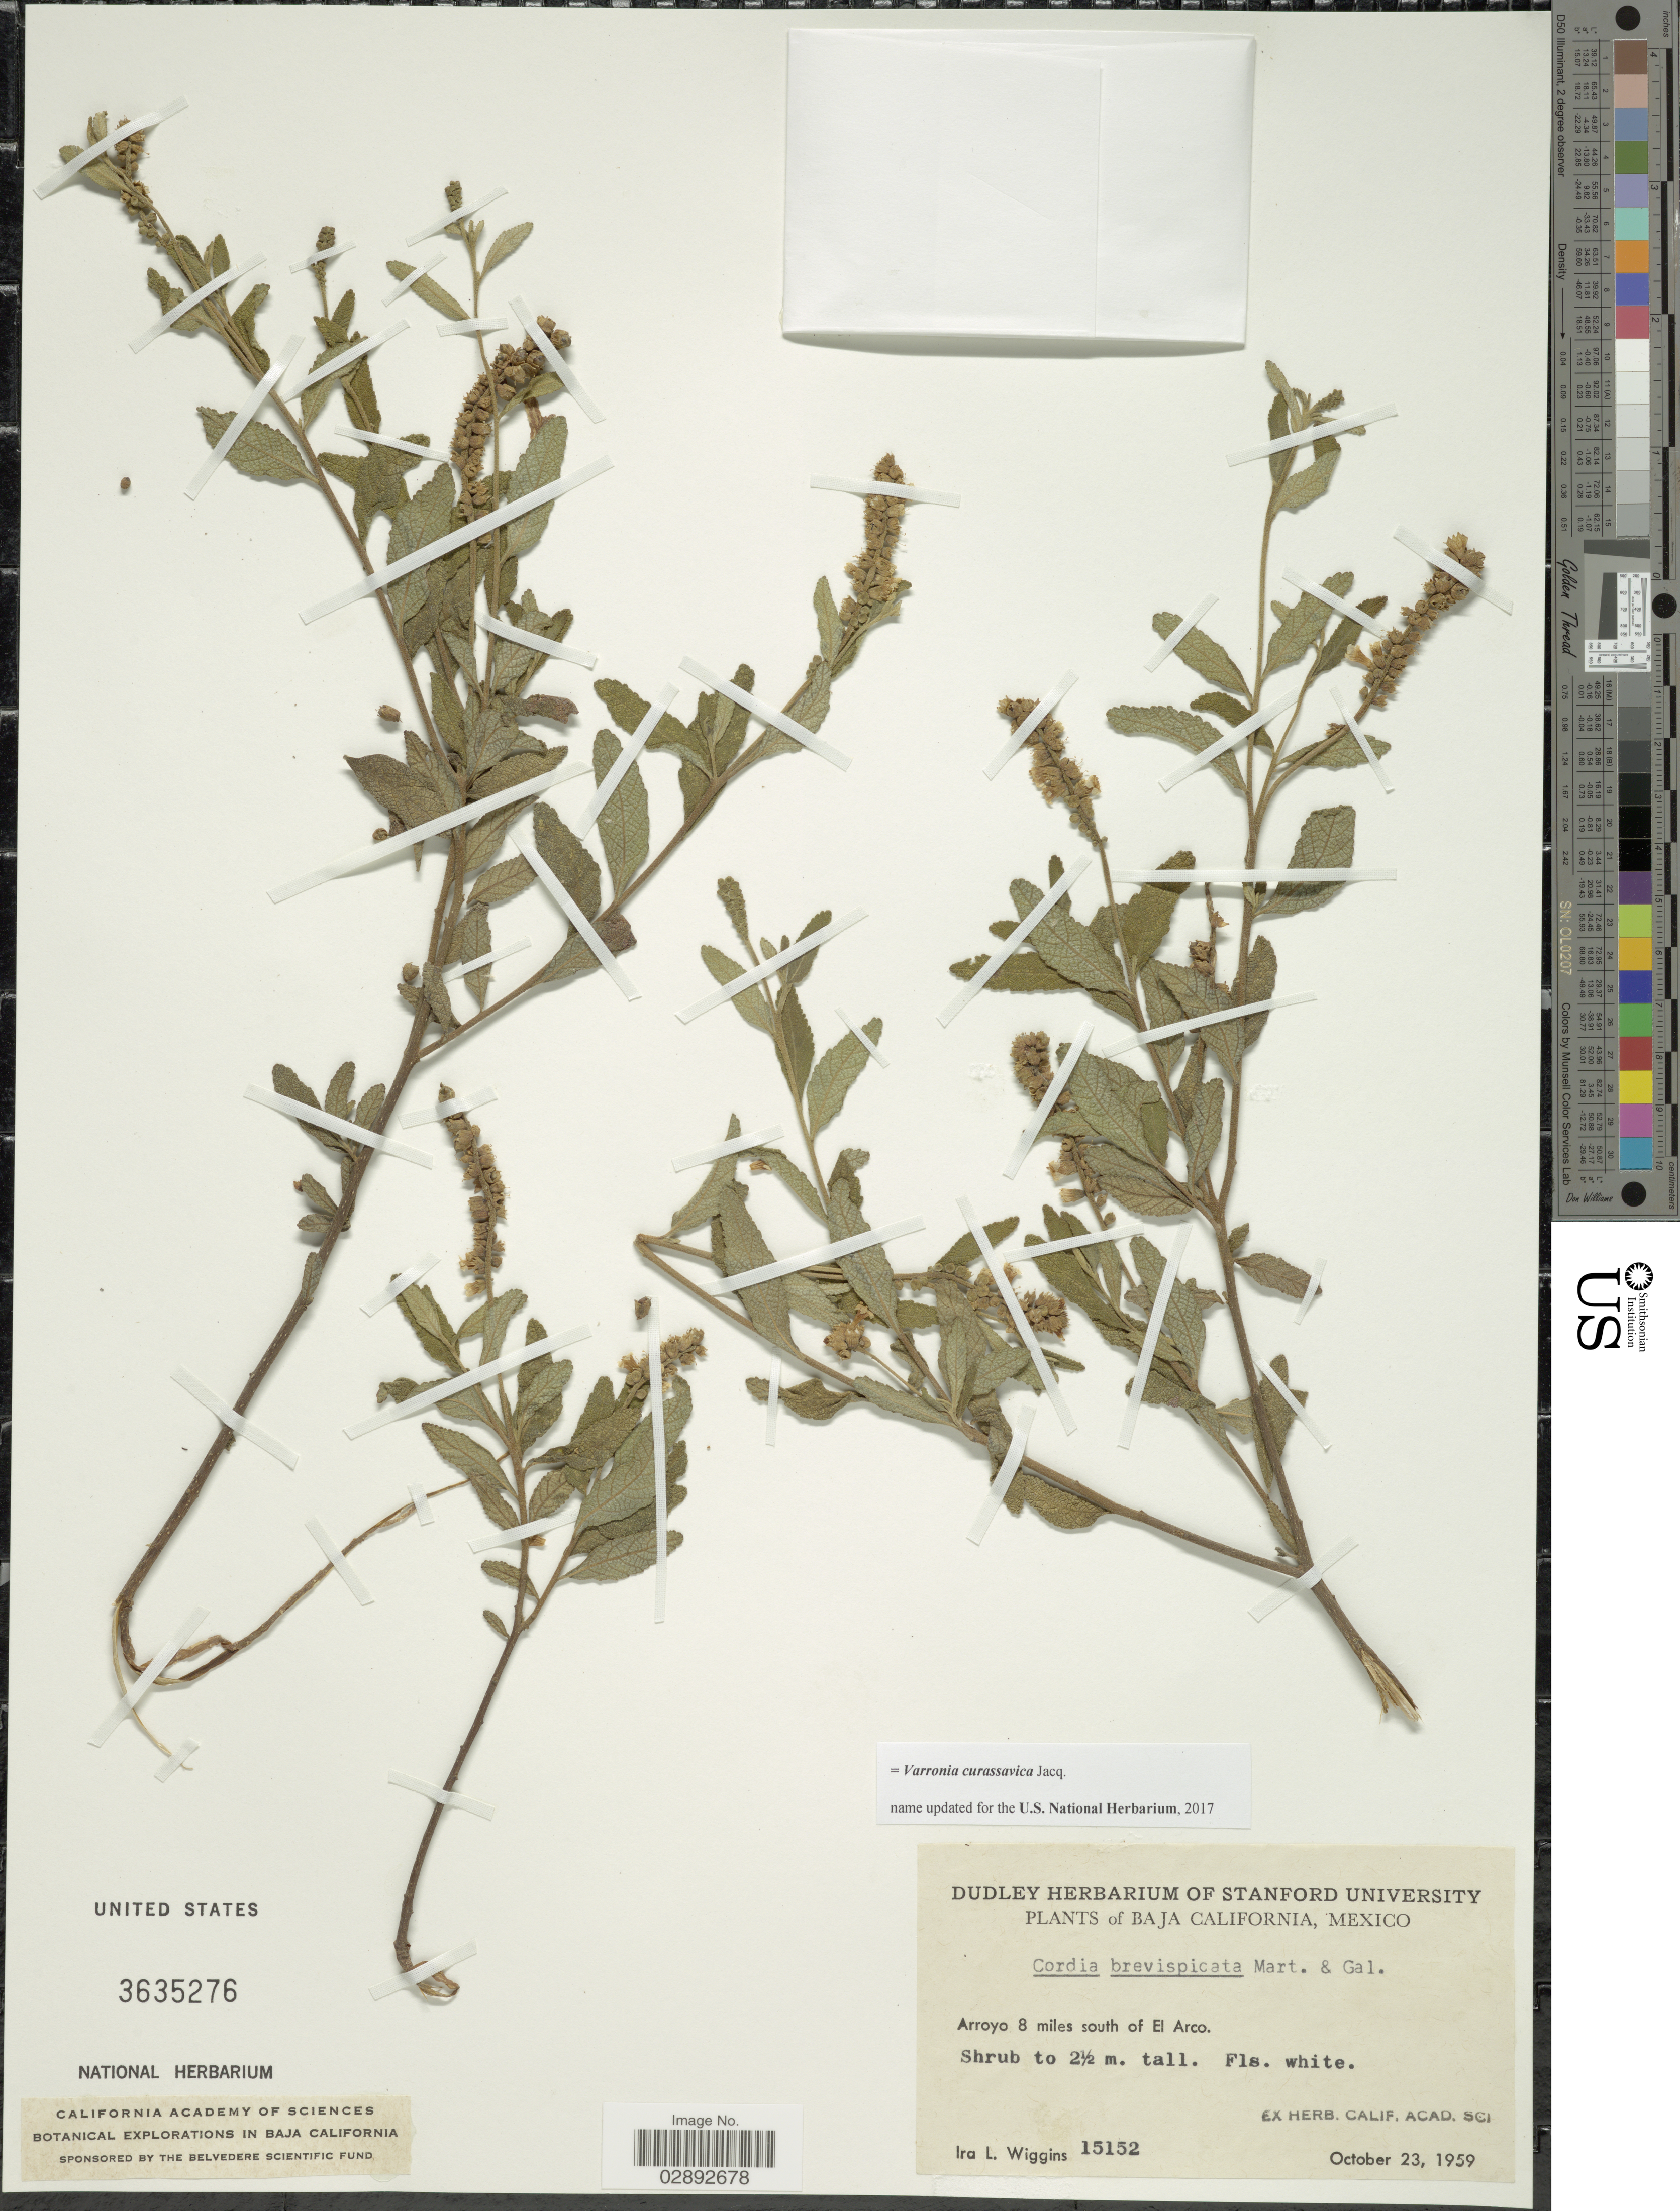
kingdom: Plantae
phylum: Tracheophyta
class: Magnoliopsida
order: Boraginales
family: Cordiaceae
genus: Varronia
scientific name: Varronia curassavica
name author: Jacq.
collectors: I. L. Wiggins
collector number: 15152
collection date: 1959-10-23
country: Mexico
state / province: Baja California Norte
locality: Arroyo 8 miles south of El Arco.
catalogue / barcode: US 3635276